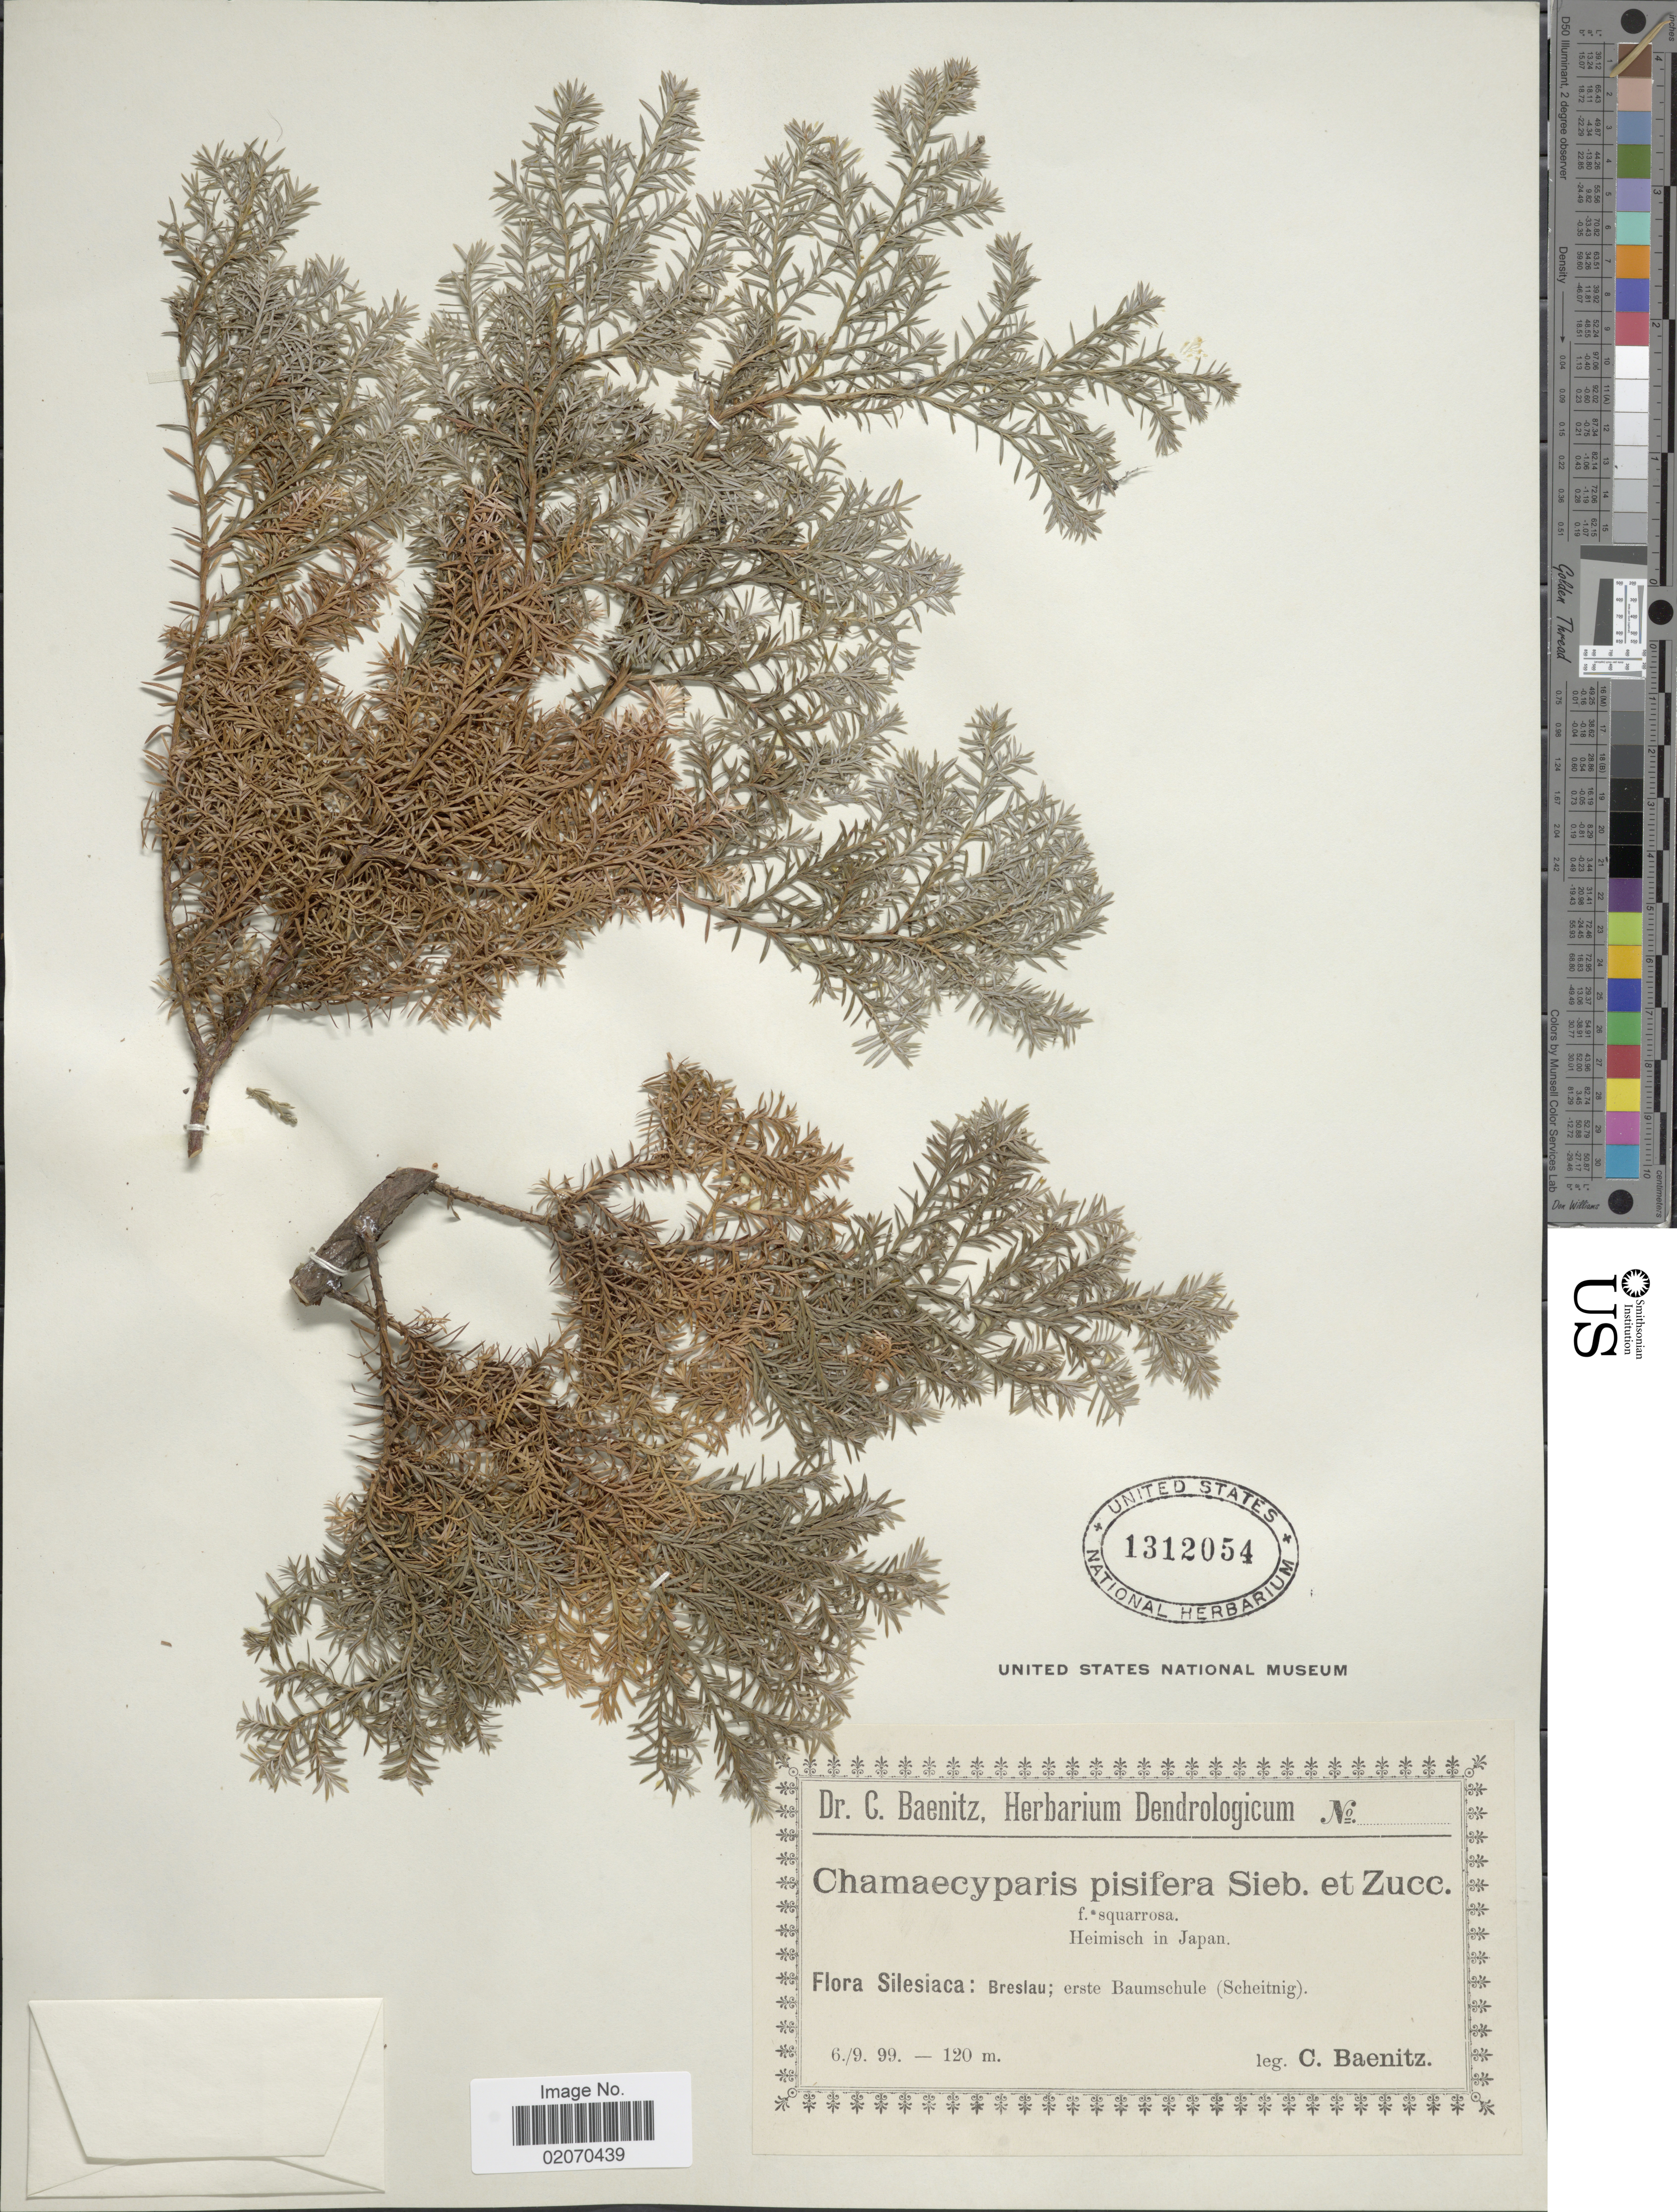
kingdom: Plantae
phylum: Tracheophyta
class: Pinopsida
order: Pinales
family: Cupressaceae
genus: Chamaecyparis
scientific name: Chamaecyparis pisifera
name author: (Siebold & Zucc.) Endl.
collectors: C. G. Baenitz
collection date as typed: Transcribed d/m/y: 6/9/99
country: Poland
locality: Silesiaca: Breslau; erste Baumschule (Scheitnig)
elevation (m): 120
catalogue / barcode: US 1312054